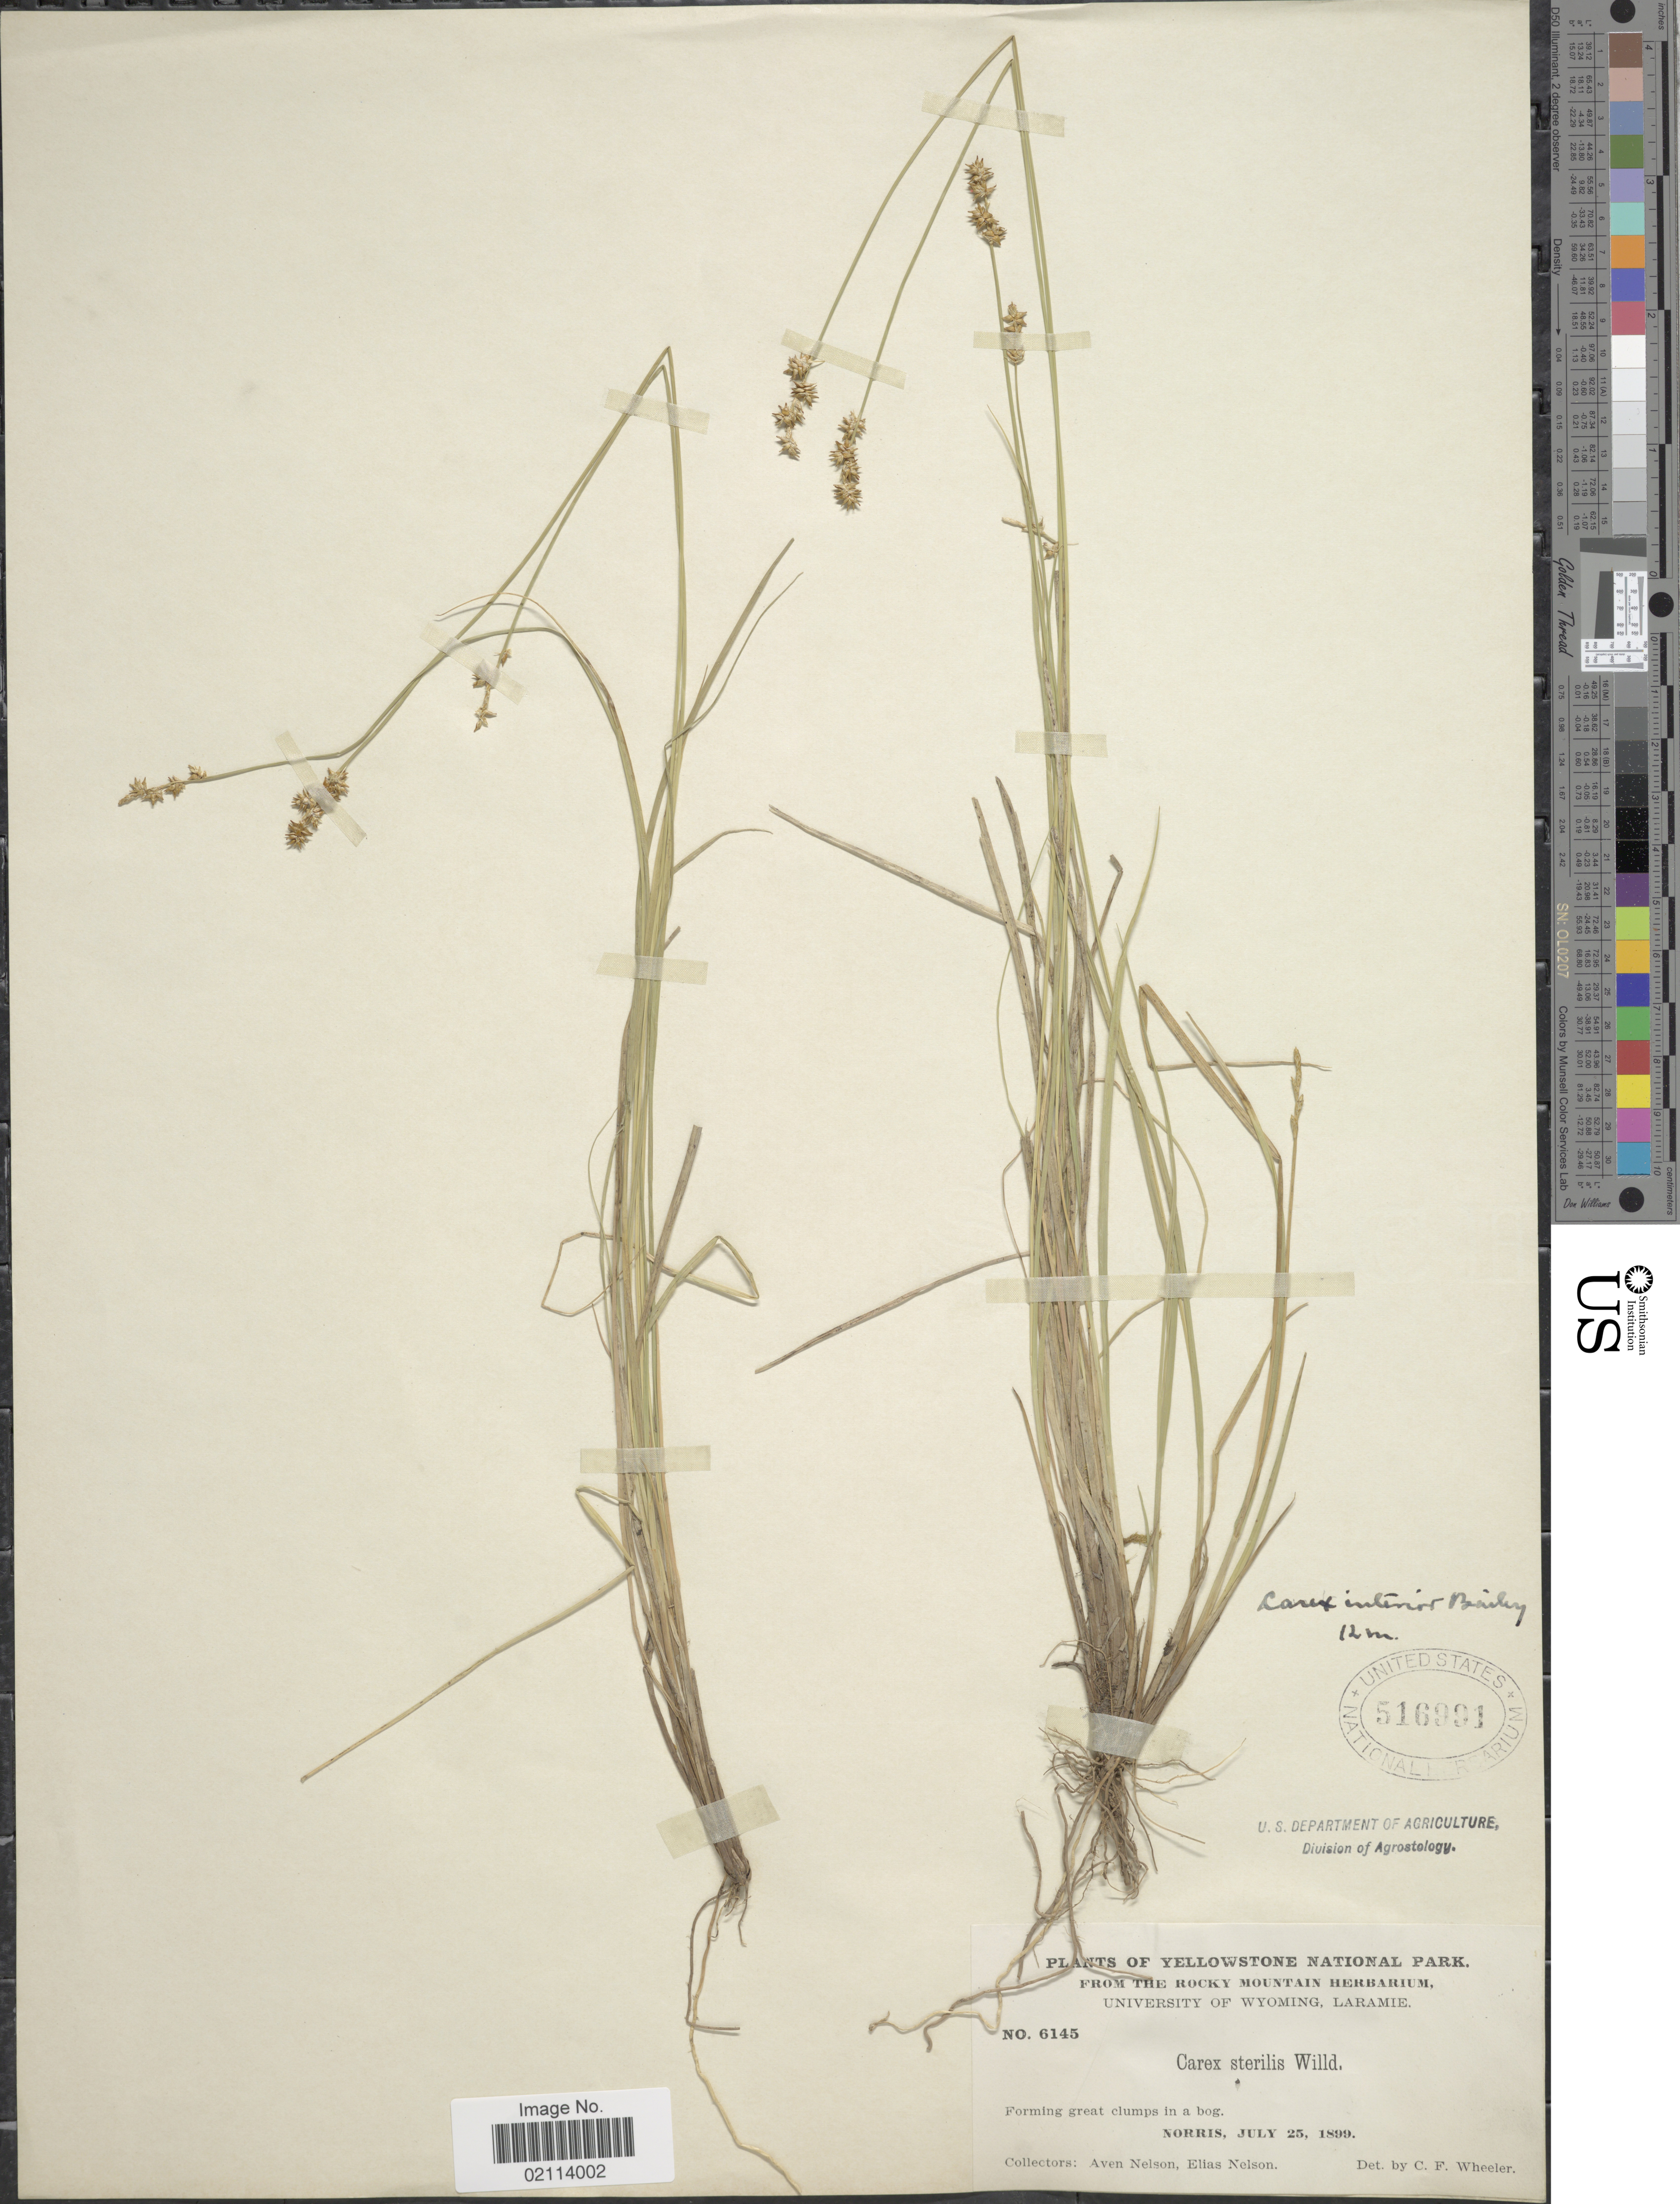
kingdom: Plantae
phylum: Tracheophyta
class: Liliopsida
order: Poales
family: Cyperaceae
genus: Carex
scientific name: Carex interior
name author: L.H. Bailey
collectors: A. Nelson & E. Nelson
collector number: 6145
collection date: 1899-07-25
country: United States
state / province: Wyoming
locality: Yellowstone National Park, forming great clumps in a bog, Norris.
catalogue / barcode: US 516991